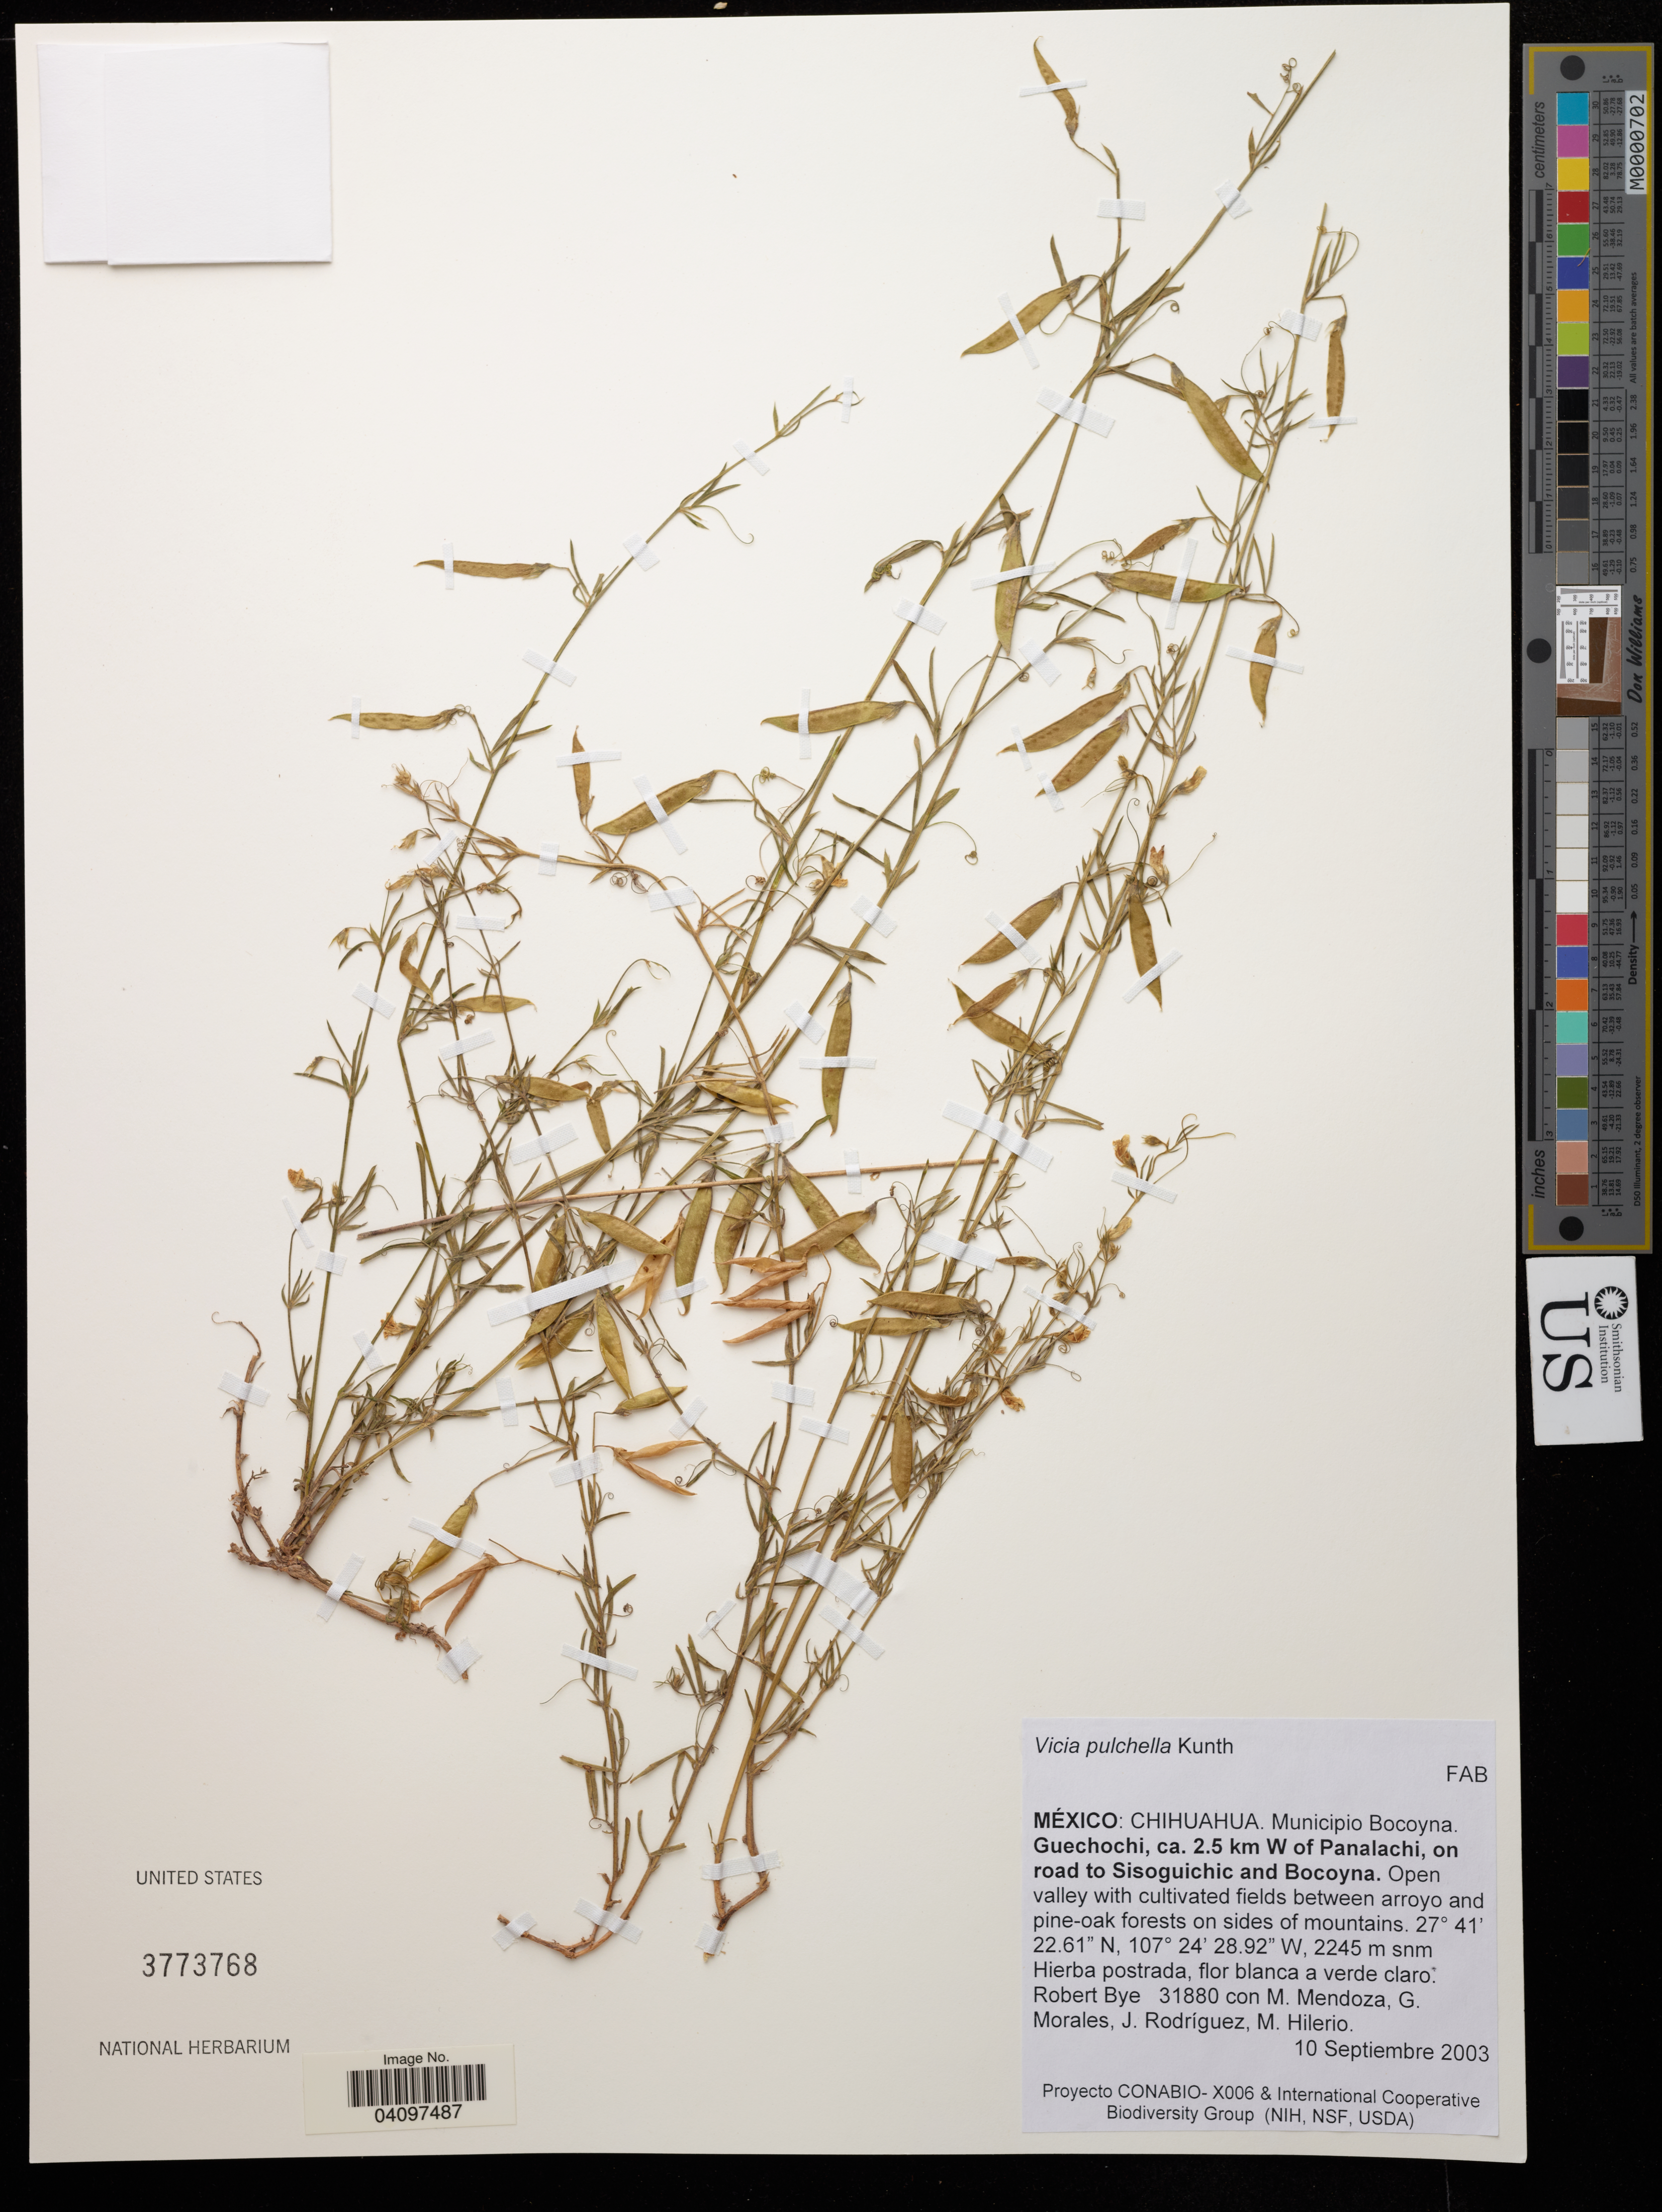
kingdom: Plantae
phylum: Tracheophyta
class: Magnoliopsida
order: Fabales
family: Fabaceae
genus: Vicia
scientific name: Vicia pulchella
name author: Kunth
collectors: R. A. Bye, M. Mendoza, G. Morales & J. Rodriguez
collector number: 31880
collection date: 2003-09-10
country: Mexico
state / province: Chihuahua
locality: Municipio Bocoyna. Guechochi, ca. 2.5 km W of Panalachi, on road to Sisoguichic and Bocoyna.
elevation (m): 2245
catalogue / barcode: US 3773768